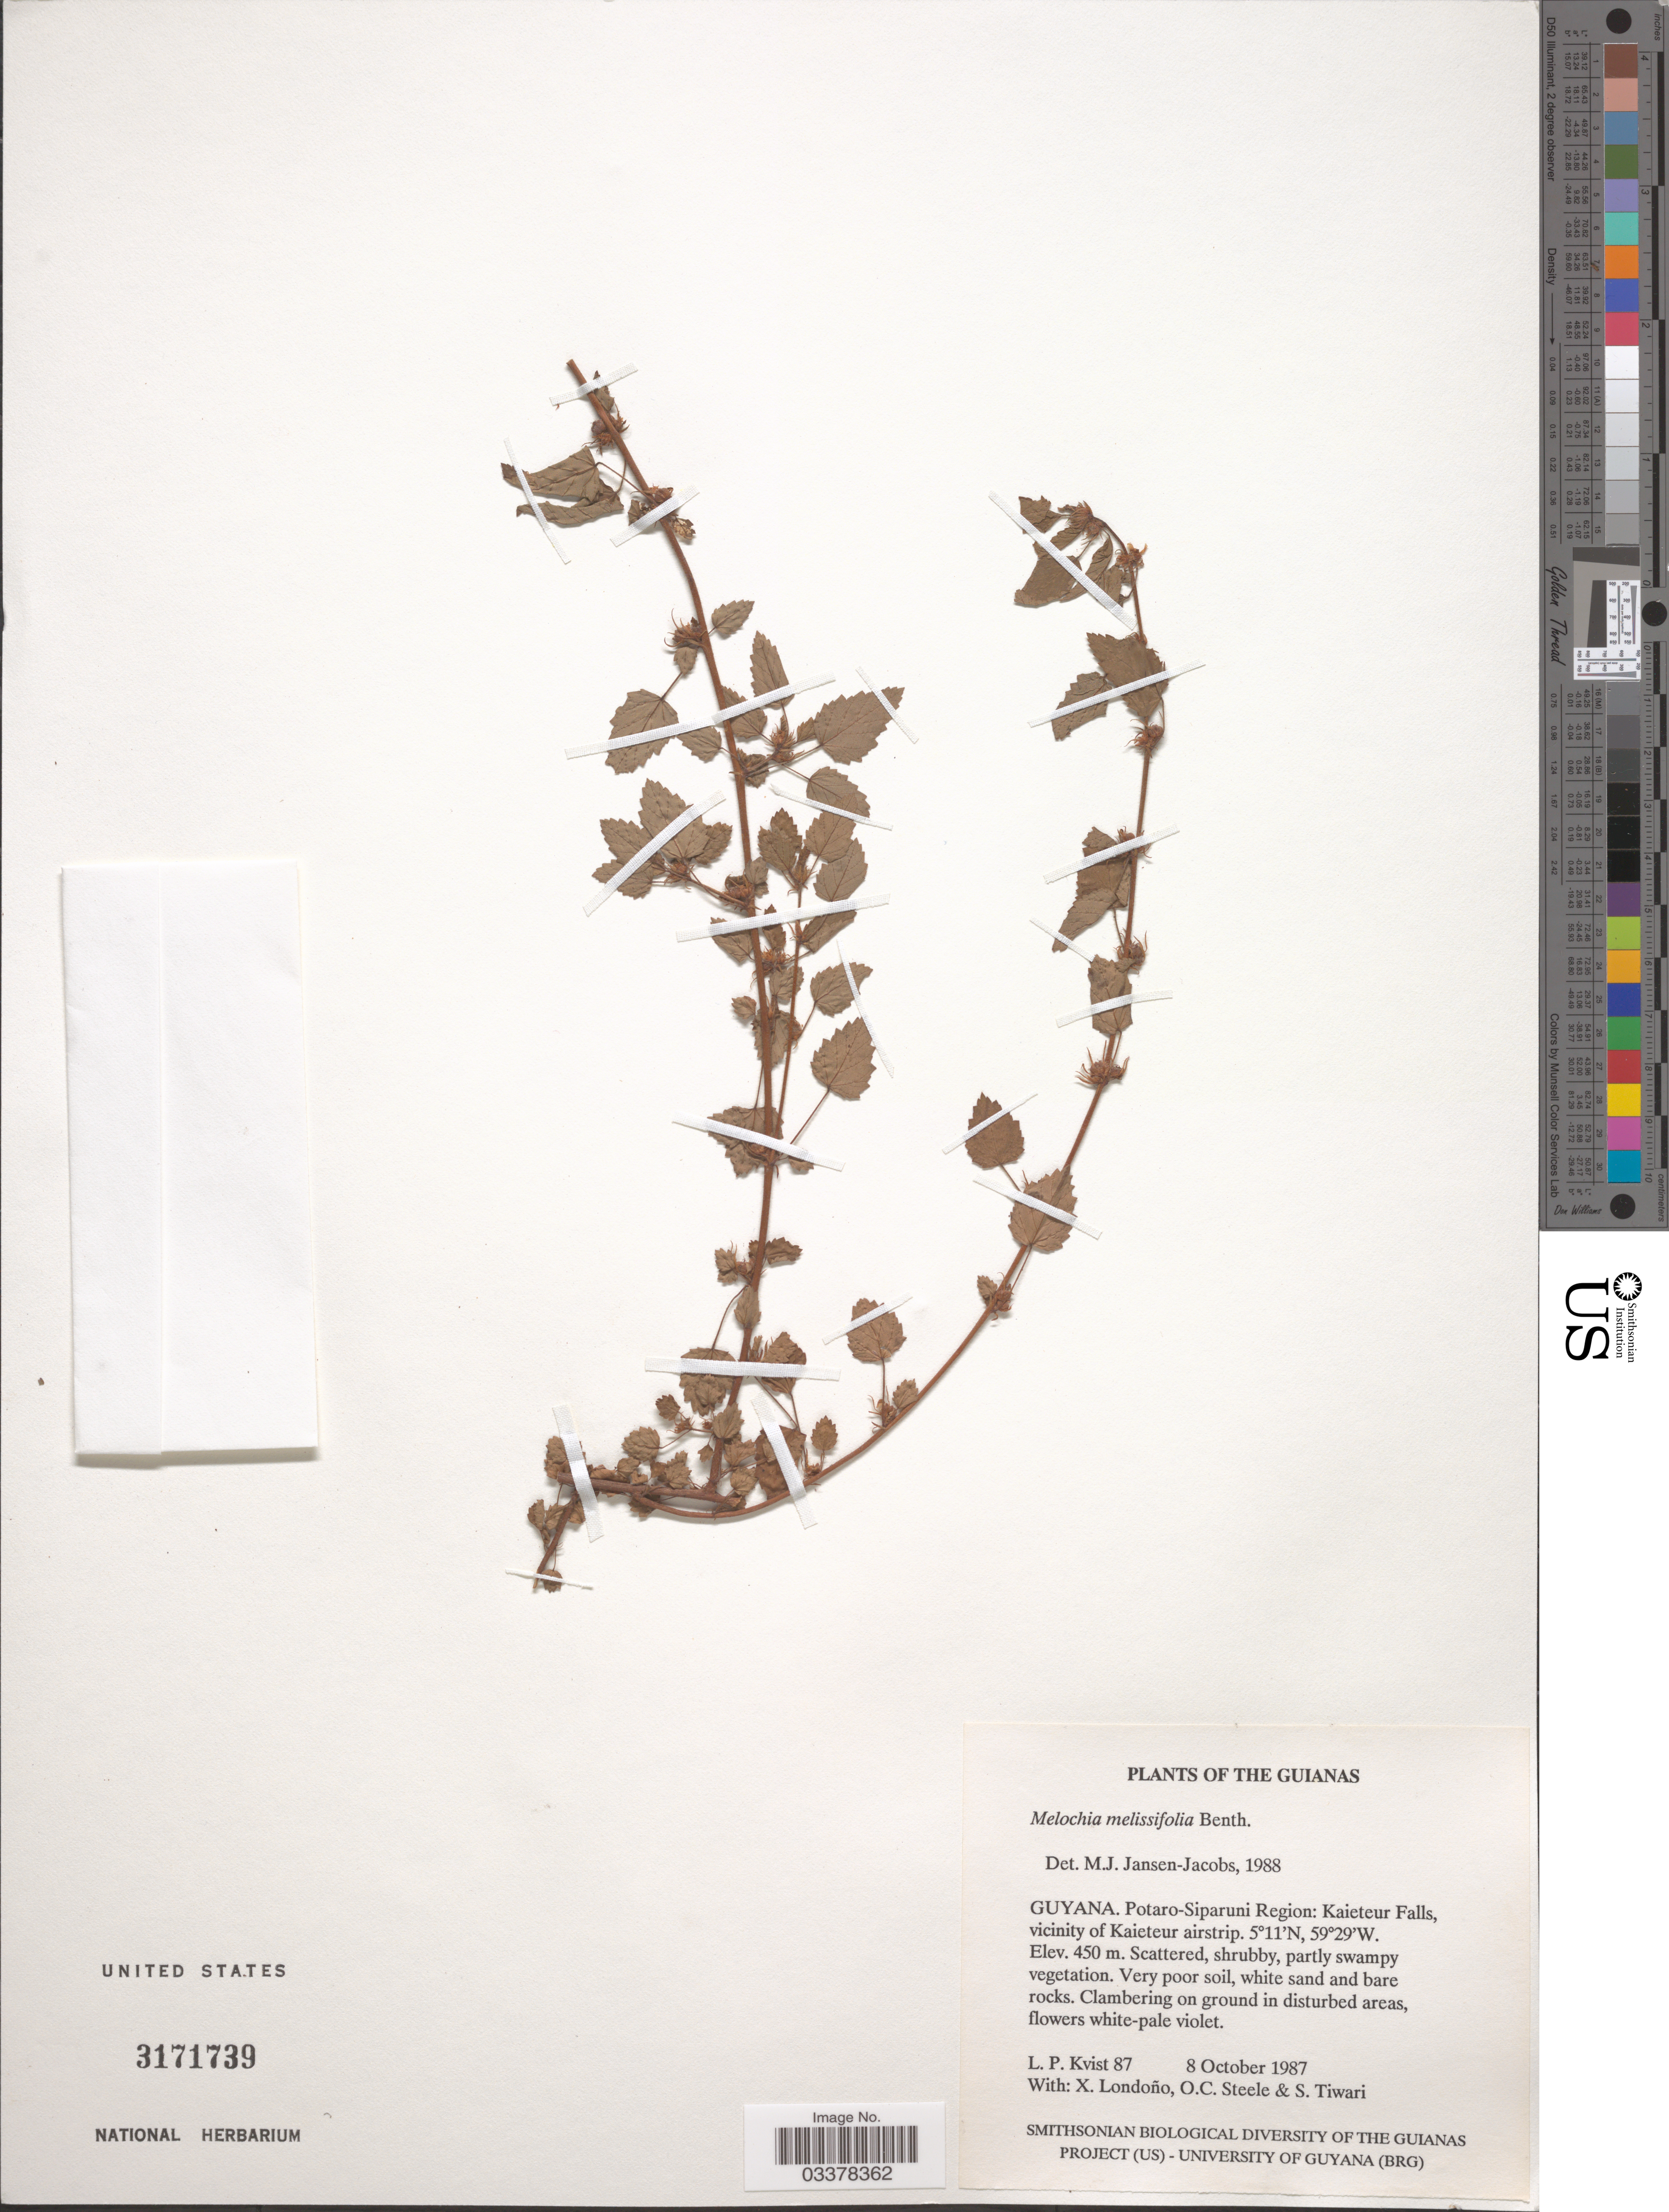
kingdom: Plantae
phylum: Tracheophyta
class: Magnoliopsida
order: Malvales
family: Malvaceae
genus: Melochia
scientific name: Melochia melissifolia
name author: Benth.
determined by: Jansen-Jacobs, M. J., (U), Nationaal Herbarium Nederland, Utrecht University branch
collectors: L. P. Kvist, X. Londoño, O. C. Steele & S. Tiwari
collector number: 87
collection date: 1987-10-08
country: Guyana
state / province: Potaro-Siparuni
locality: Potaro-Siparuni Region: Kaieteur Falls, vicinity of Kaieteur airstrip.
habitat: Scattered, shrubby, partly swampy vegetation. Very poor soil, white sand and bare rocks. In disturbed areas.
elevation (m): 450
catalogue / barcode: US 3171739